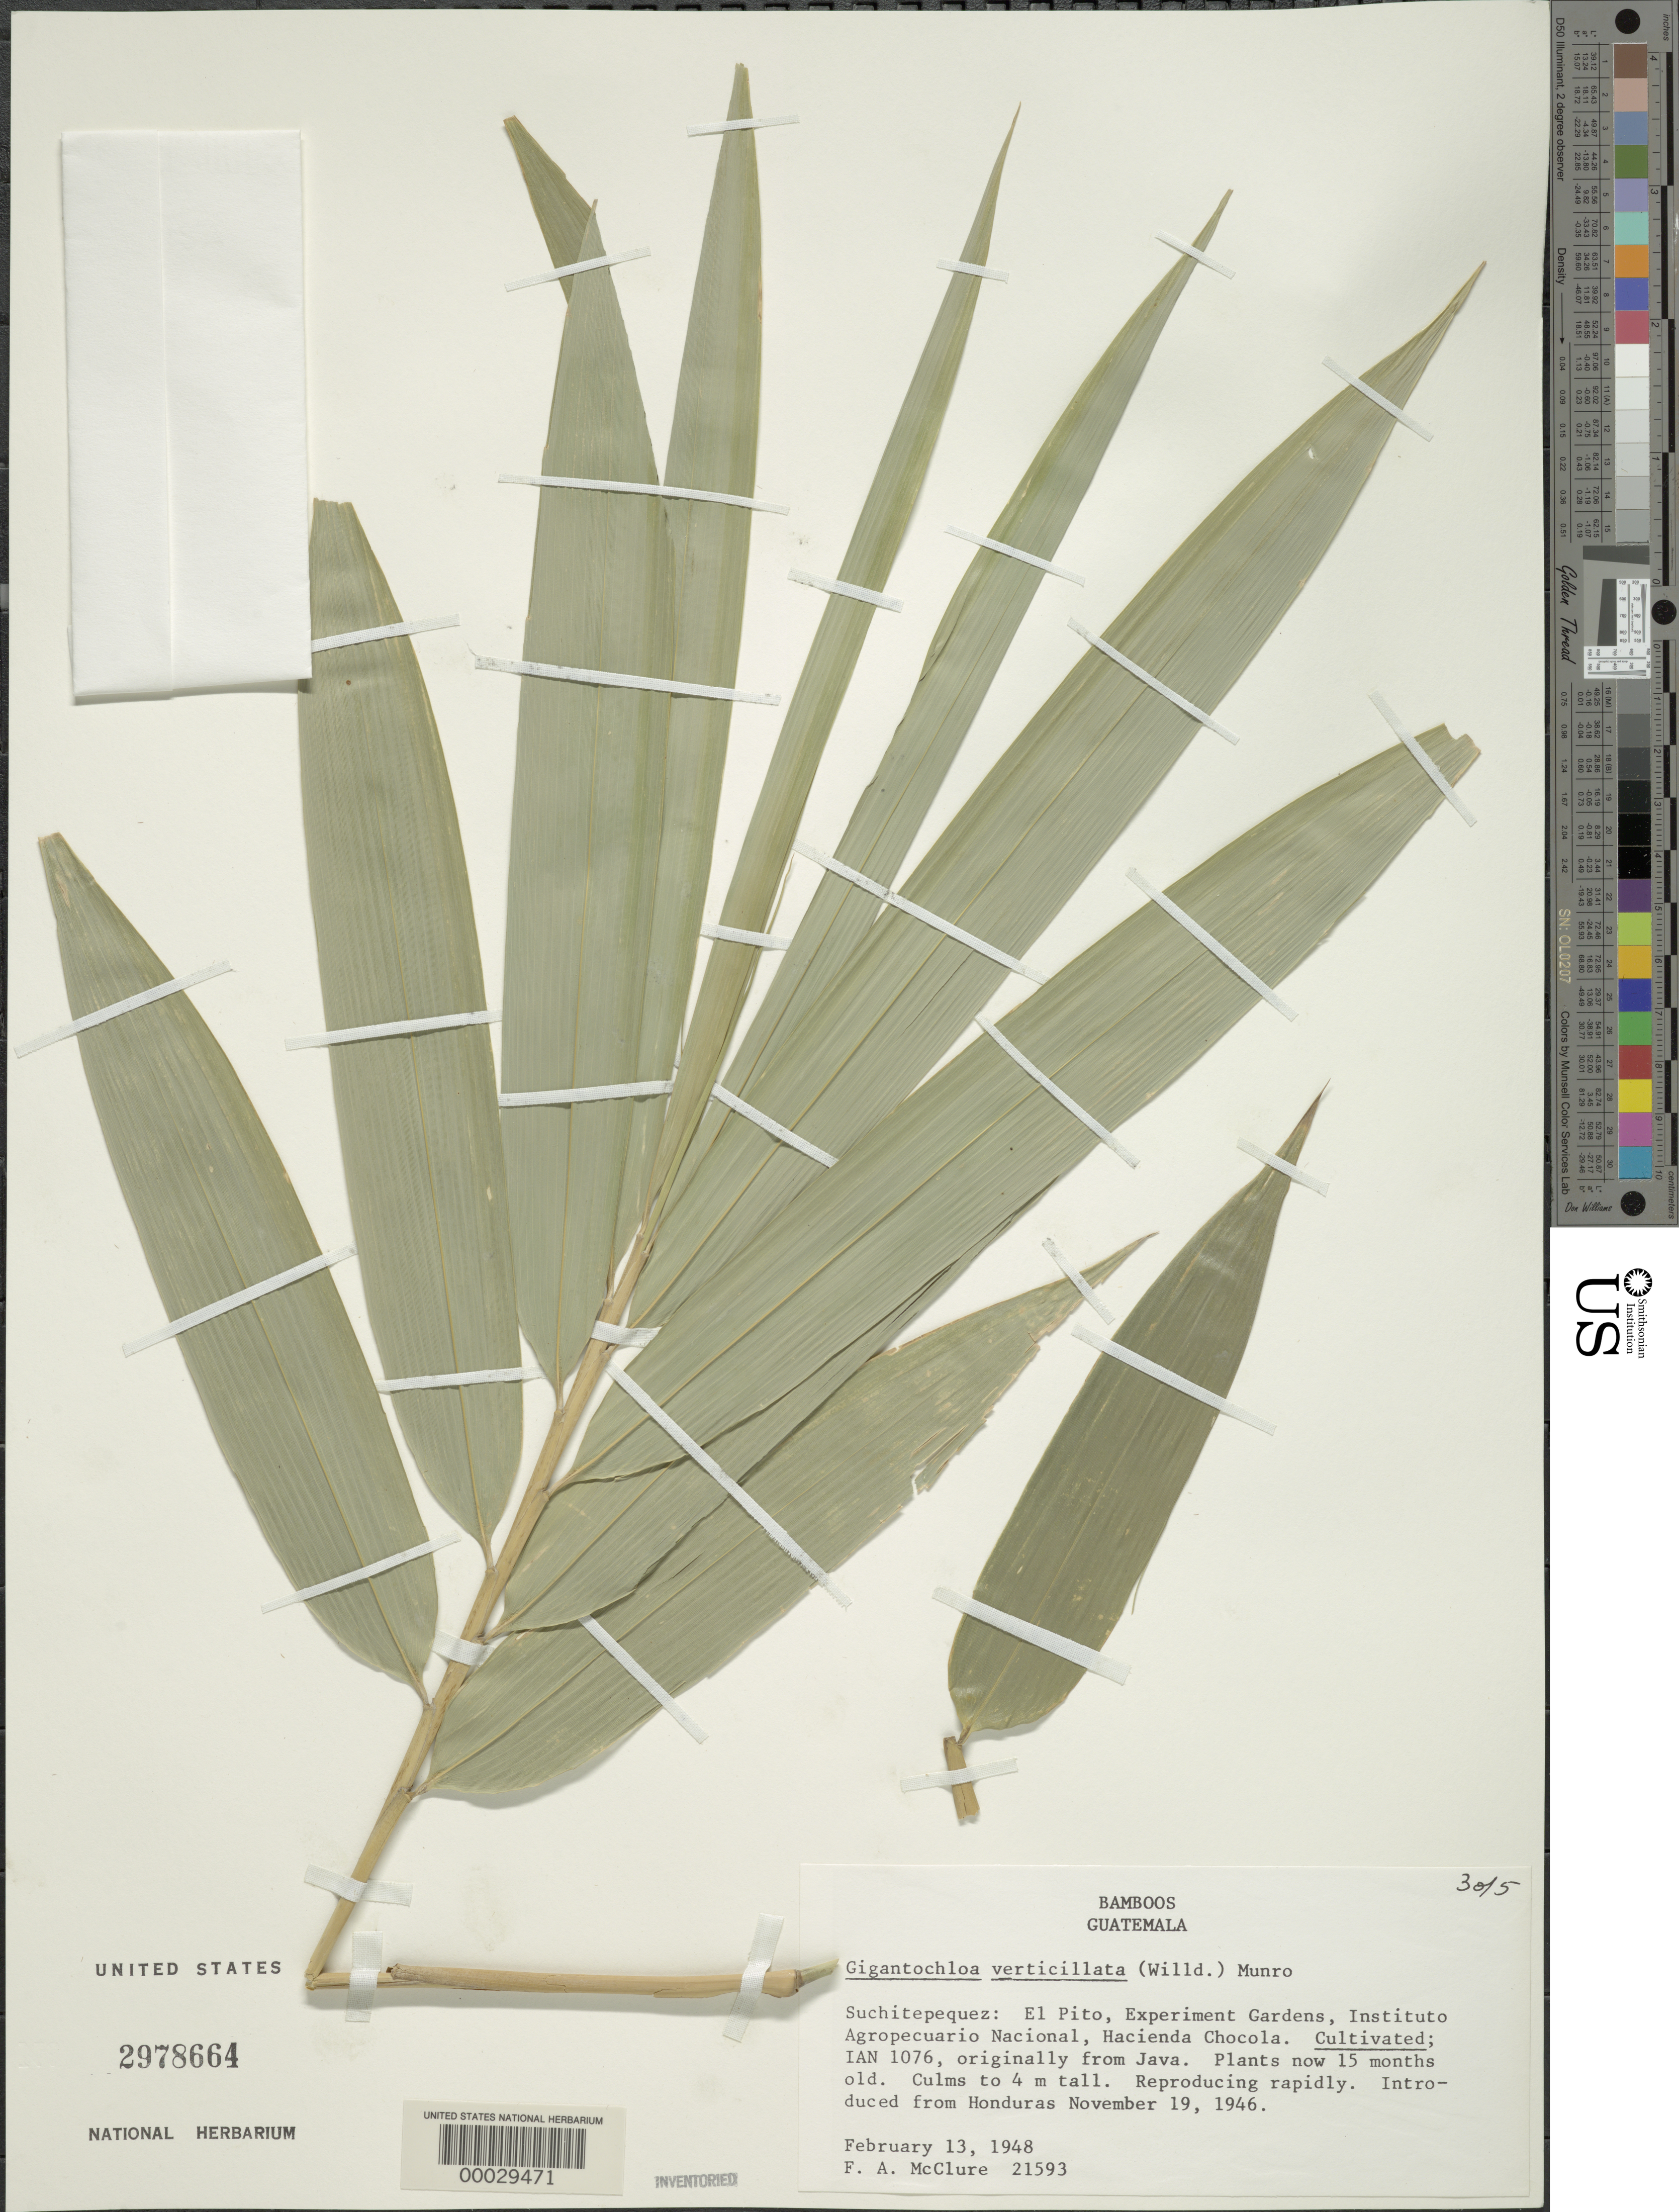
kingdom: Plantae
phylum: Tracheophyta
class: Liliopsida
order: Poales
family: Poaceae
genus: Gigantochloa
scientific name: Gigantochloa verticillata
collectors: F. A. McClure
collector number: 21593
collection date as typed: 13 Feb 1948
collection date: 1948-02-13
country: Guatemala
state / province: Suchitepéquez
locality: El Pito, Exp. Gardens, Instituto Agropecuario Nacional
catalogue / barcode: US 2978664